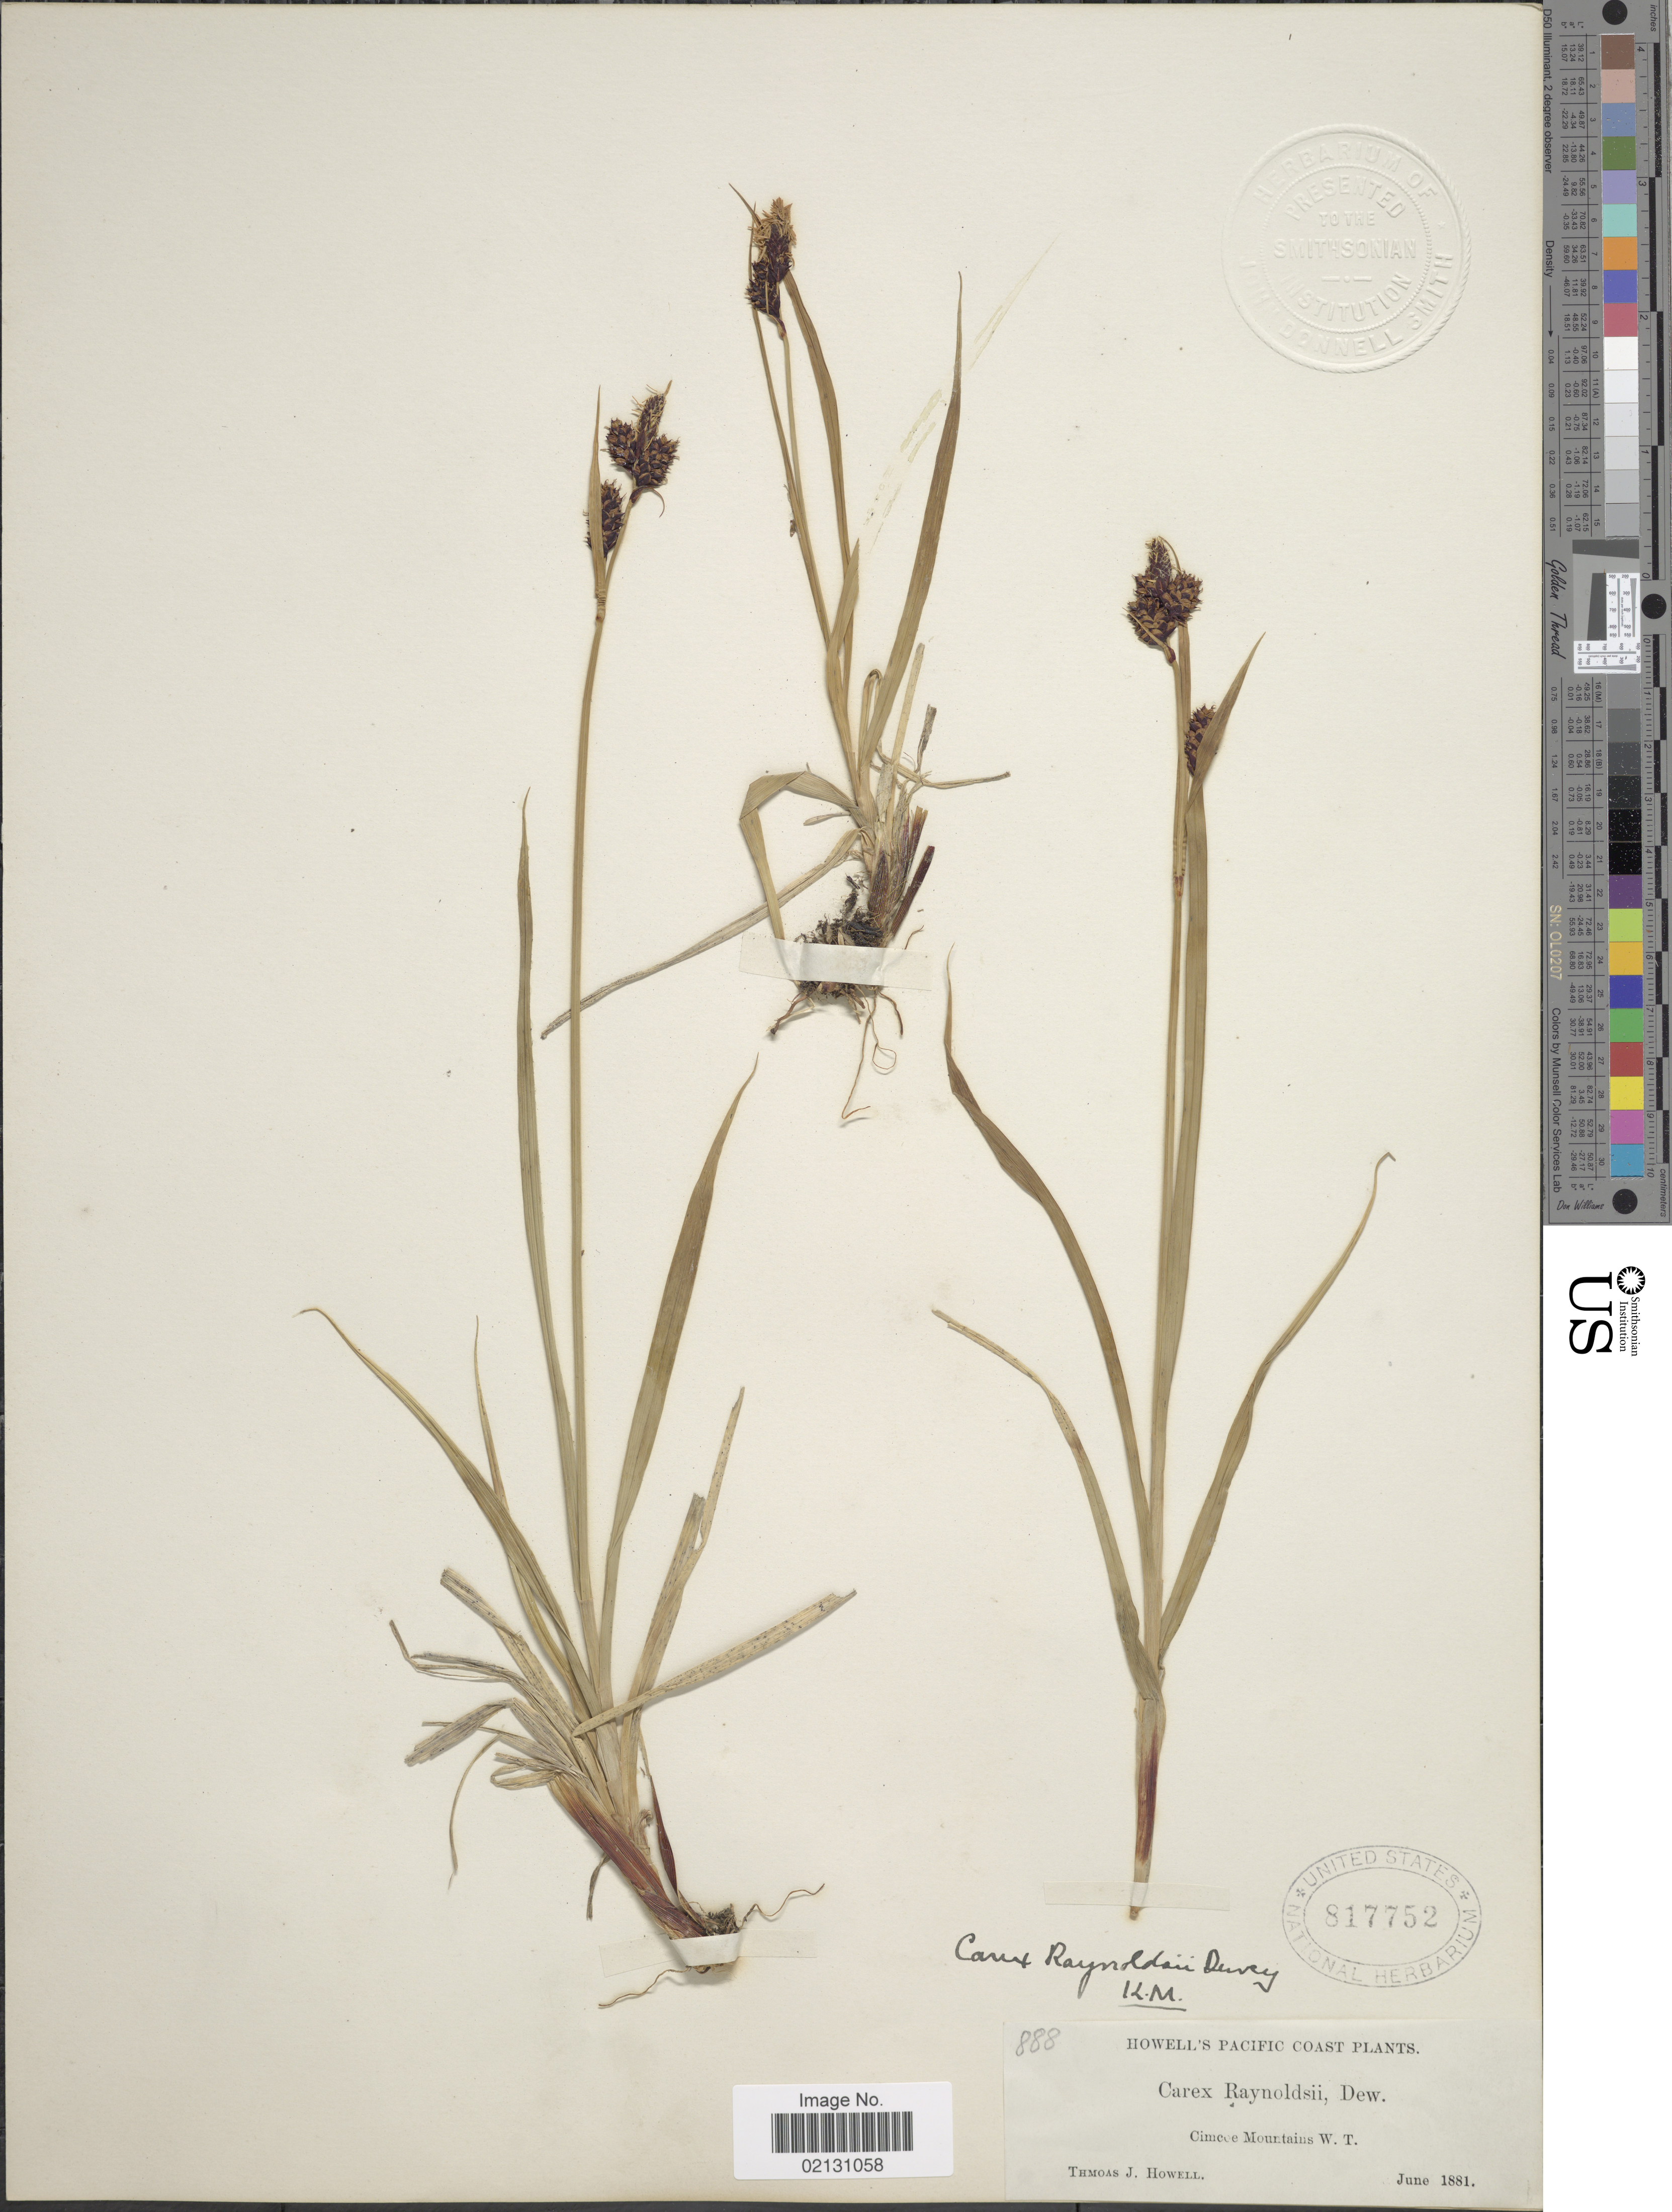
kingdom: Plantae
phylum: Tracheophyta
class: Liliopsida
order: Poales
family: Cyperaceae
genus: Carex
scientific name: Carex raynoldsii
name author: Dewey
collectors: T. J. Howell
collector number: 888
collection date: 1881-06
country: United States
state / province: Washington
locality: Pacific Coast, Cimcoe Mountains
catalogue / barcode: US 817752